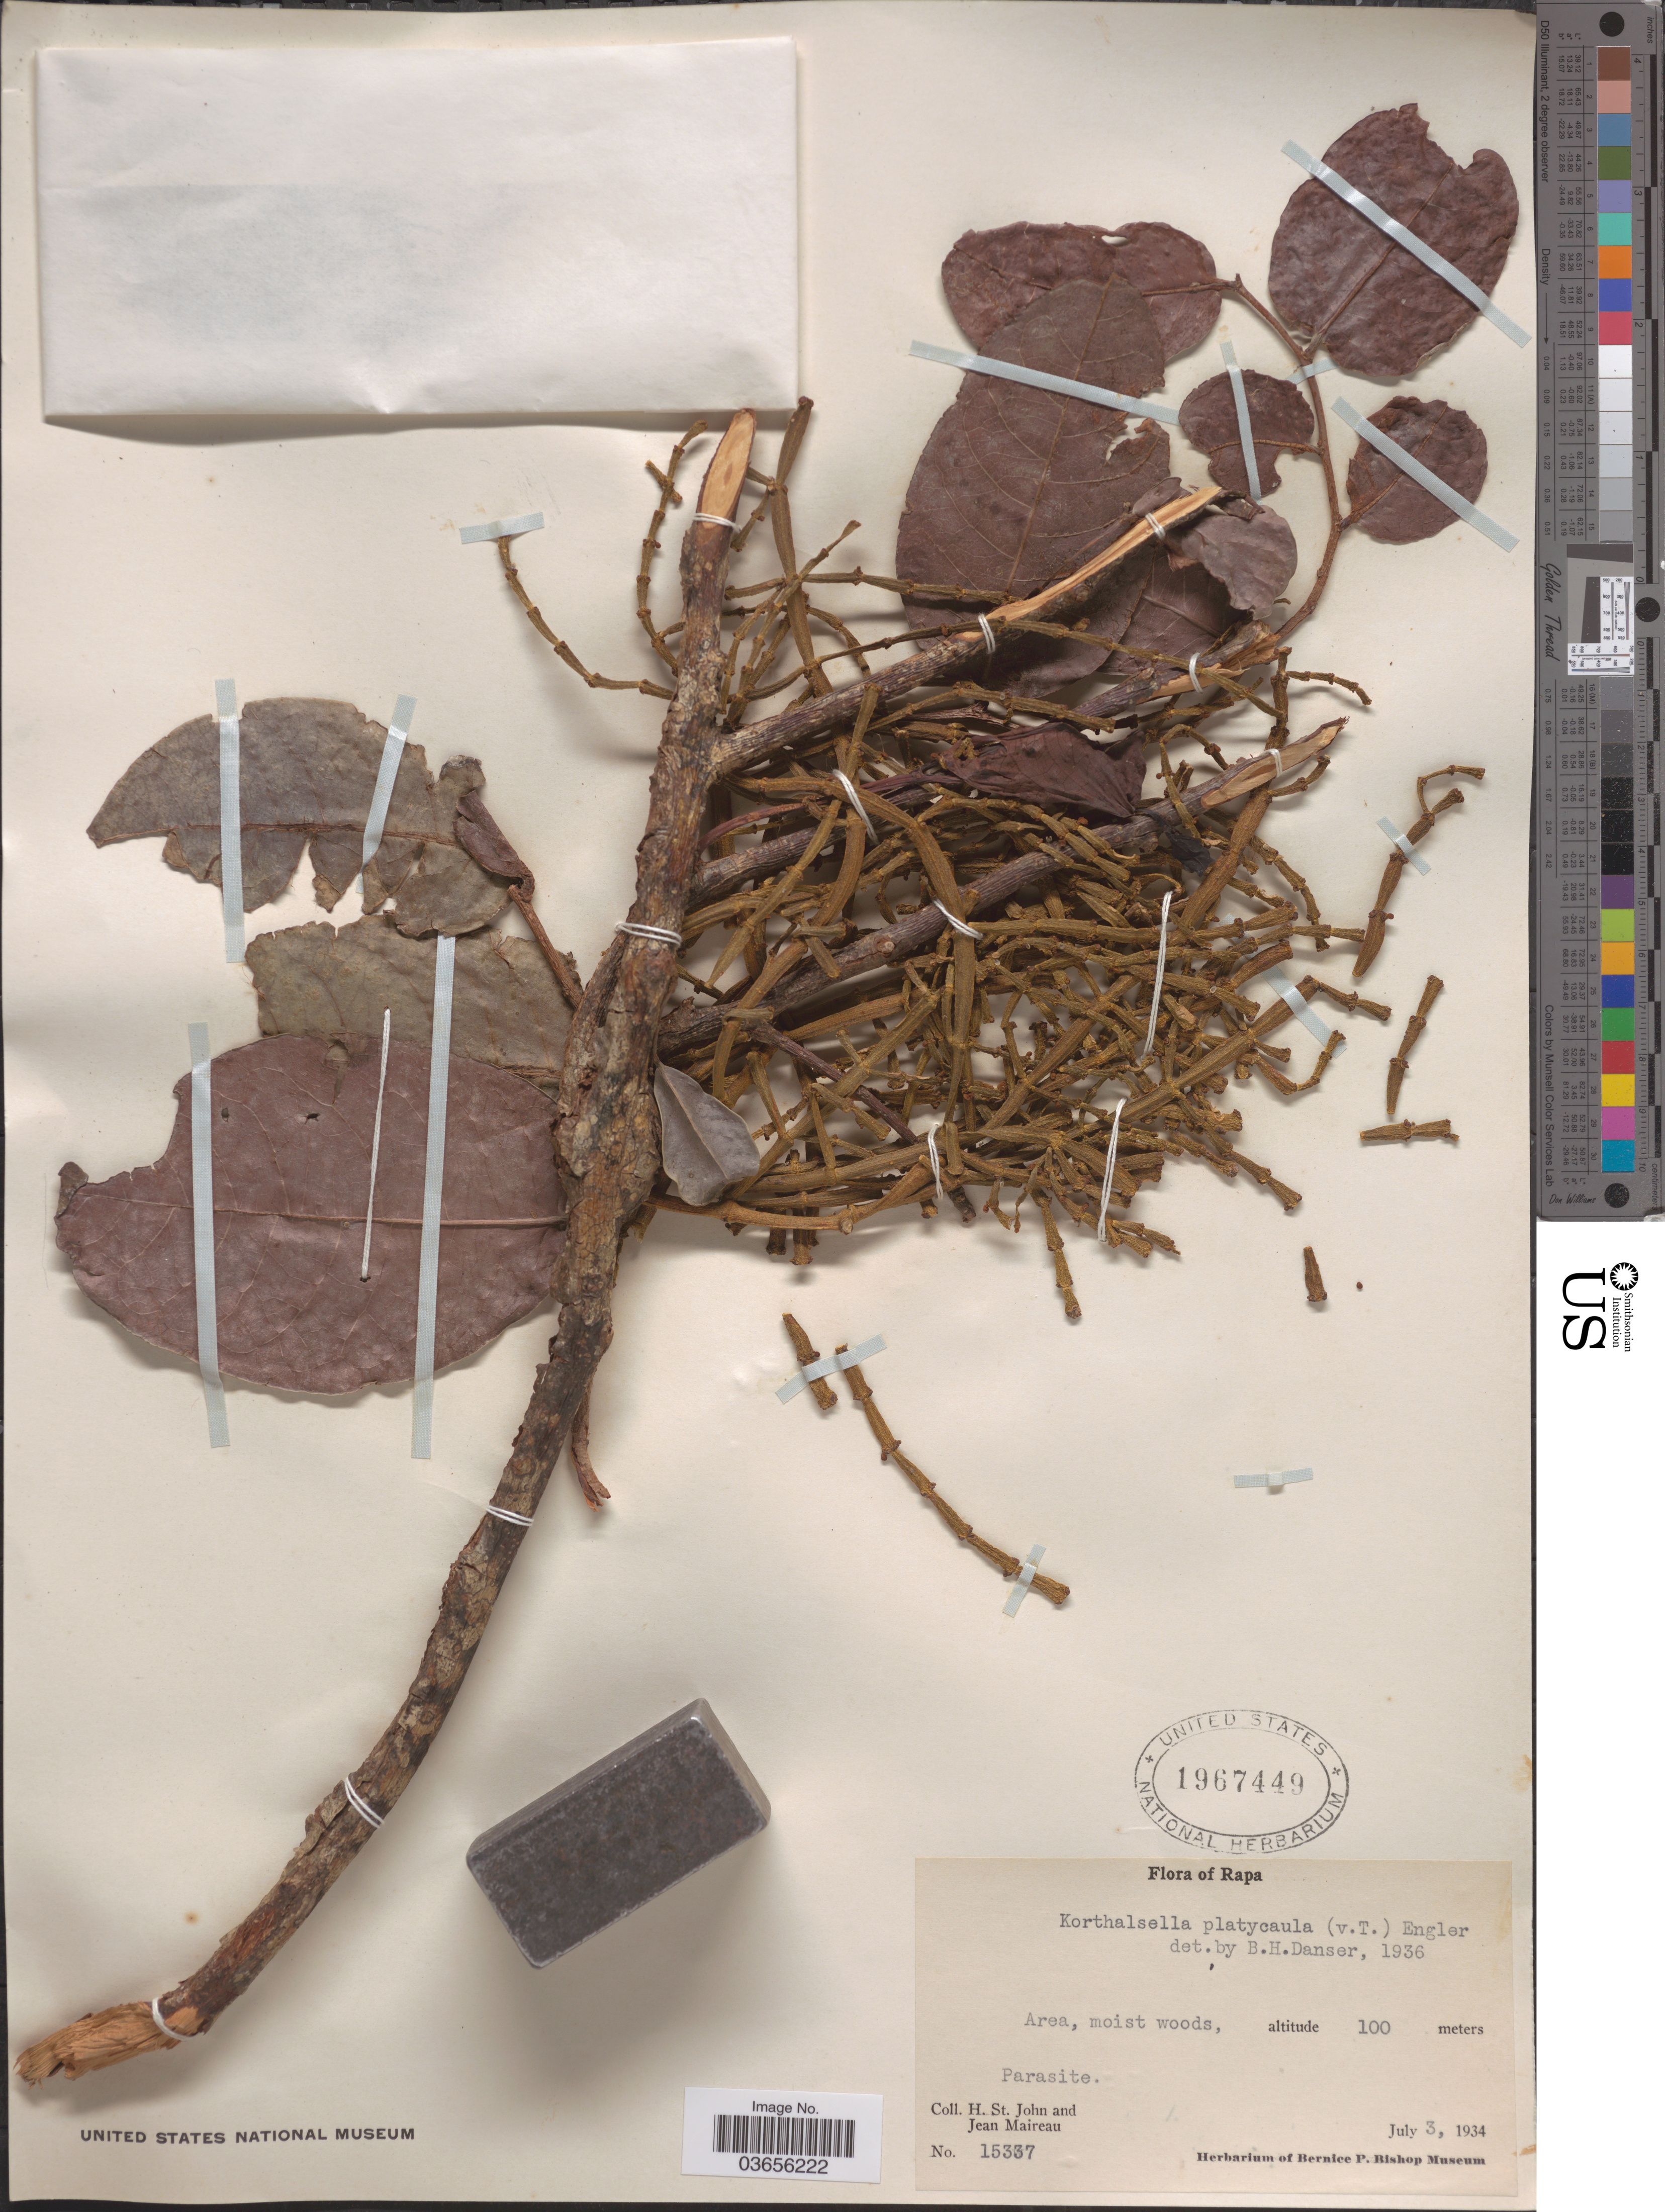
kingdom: Plantae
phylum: Tracheophyta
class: Magnoliopsida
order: Santalales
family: Viscaceae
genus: Korthalsella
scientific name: Korthalsella platycaula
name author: (Tiegh.) Engl.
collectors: H. St. John & J. Maireau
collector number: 15337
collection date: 1934-07-03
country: French Polynesia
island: Rapa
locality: Rapa. Area, moist woods.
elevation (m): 100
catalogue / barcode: US 1967449